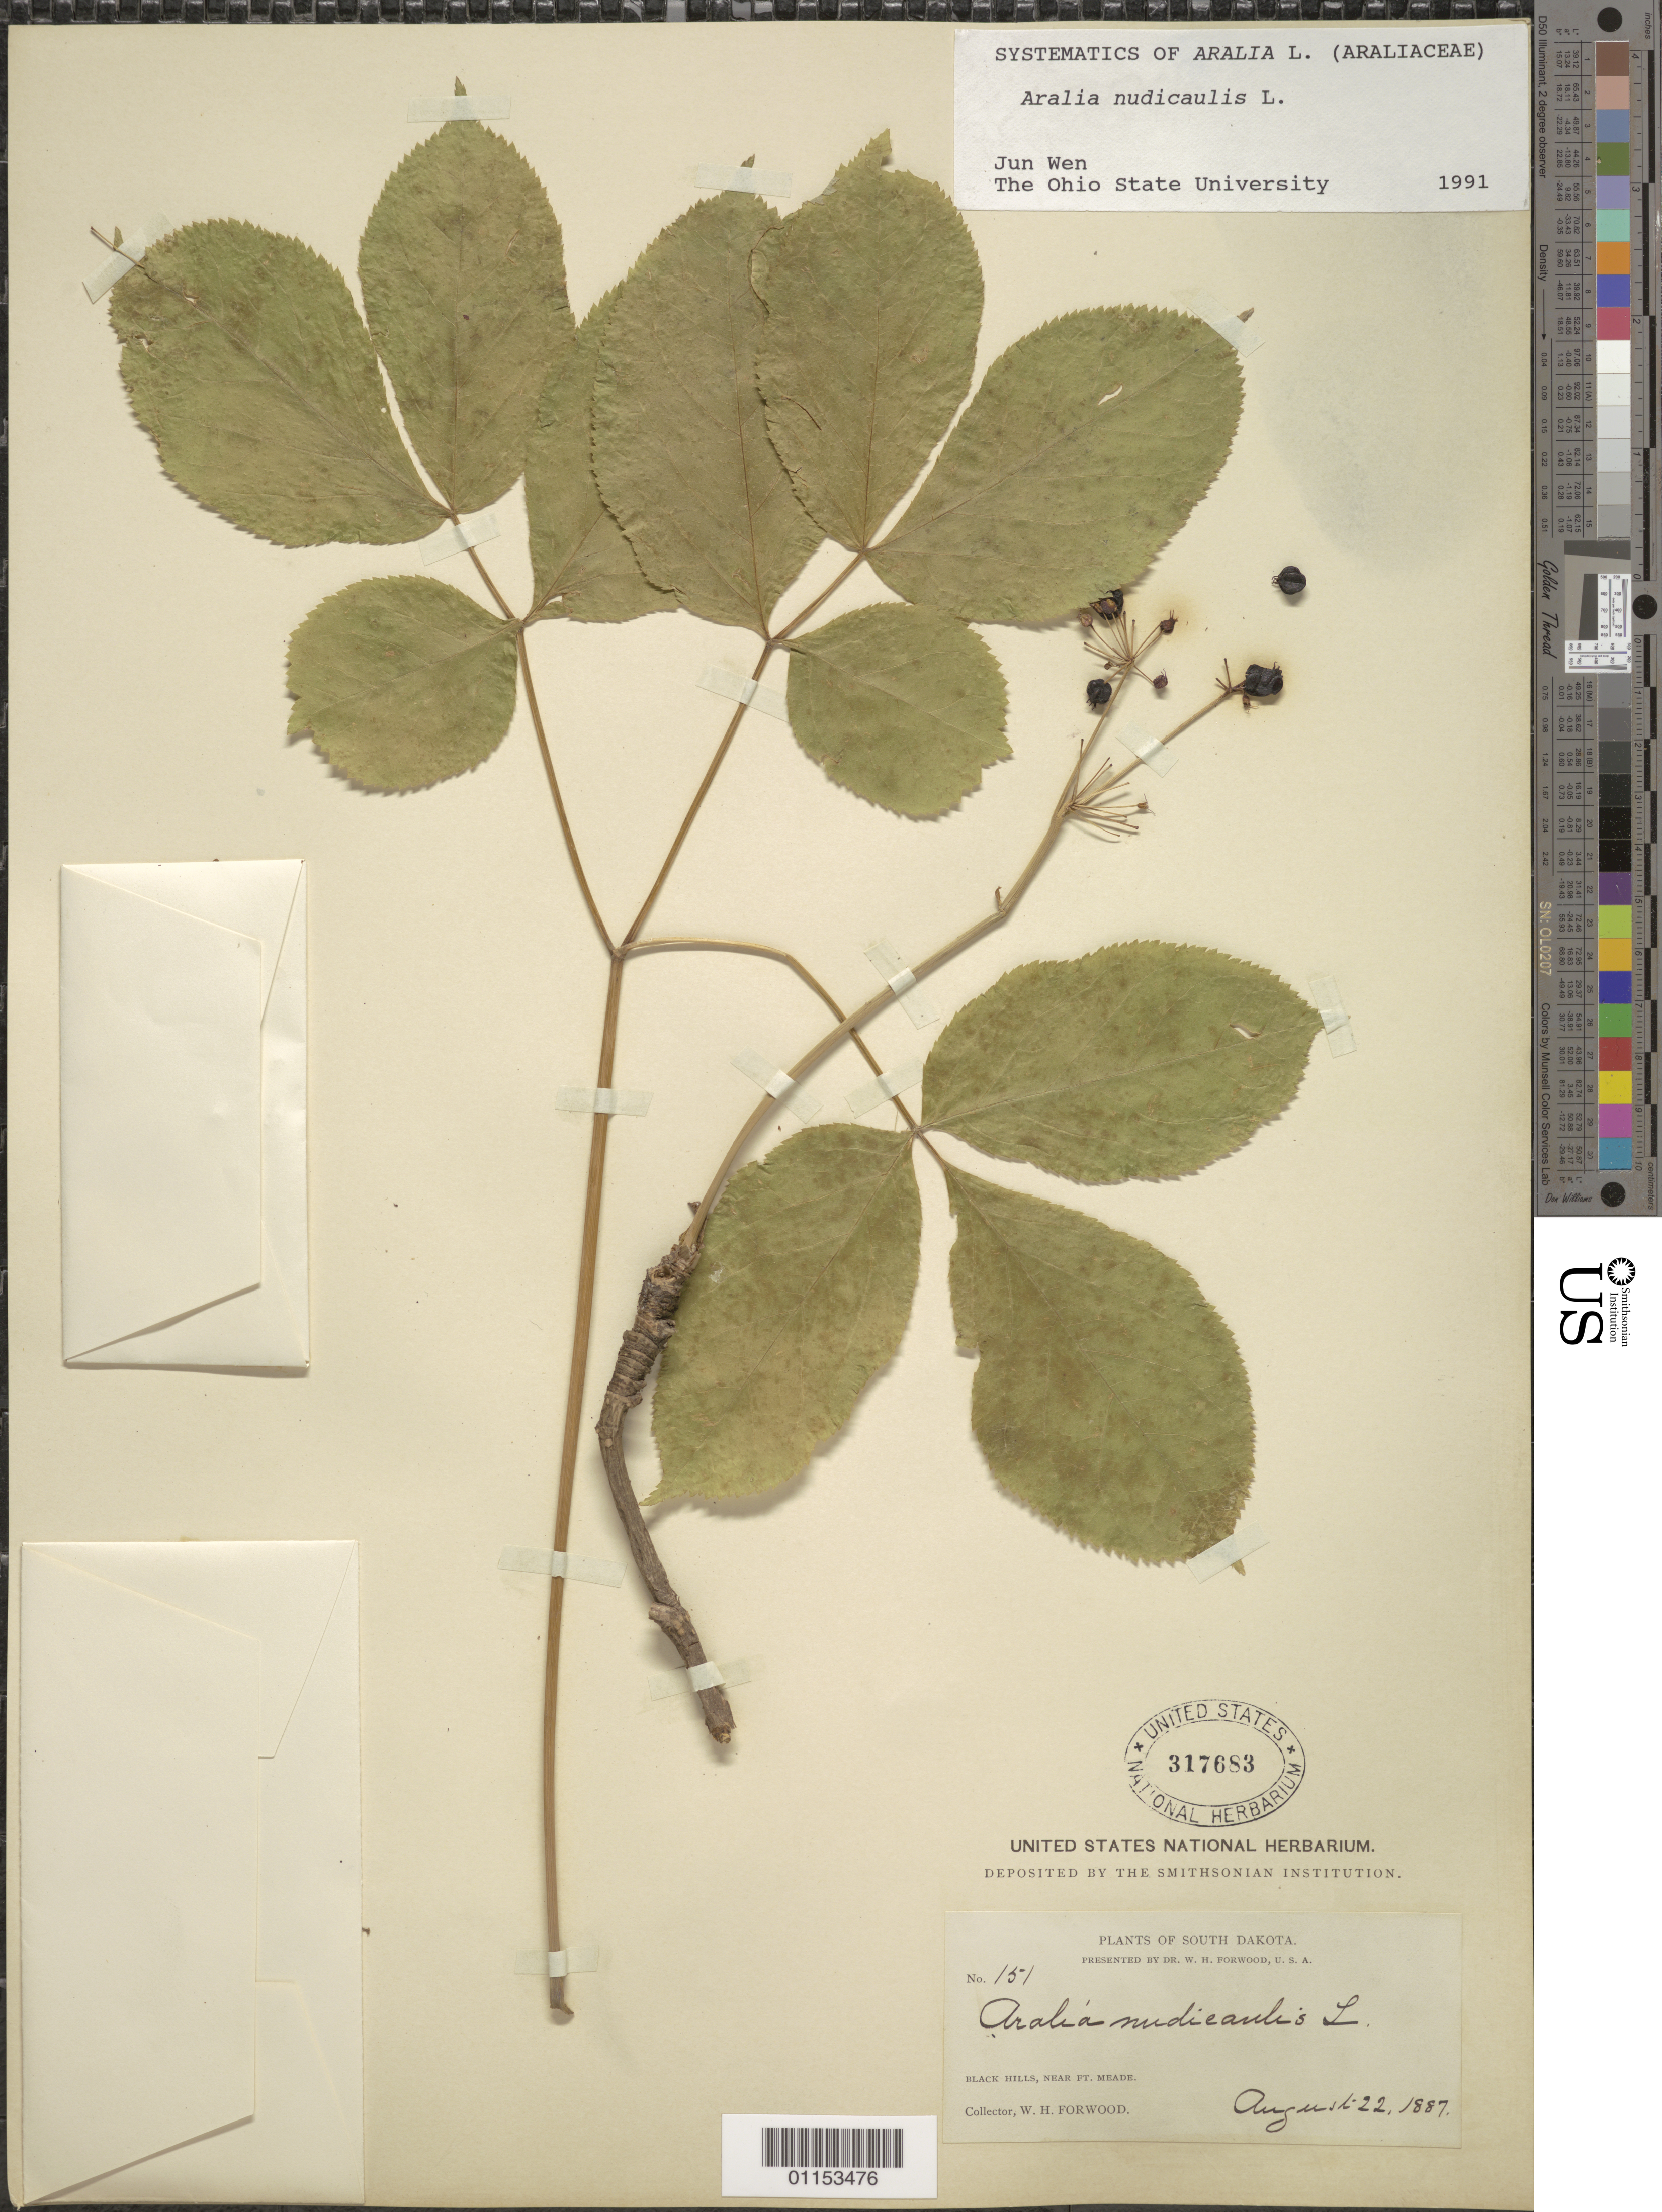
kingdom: Plantae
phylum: Tracheophyta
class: Magnoliopsida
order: Apiales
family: Araliaceae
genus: Aralia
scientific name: Aralia nudicaulis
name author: L.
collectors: W. Forwood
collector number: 151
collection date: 1887-08-22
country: United States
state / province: South Dakota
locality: Black Hills, near Ft Meade.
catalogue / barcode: US 317683